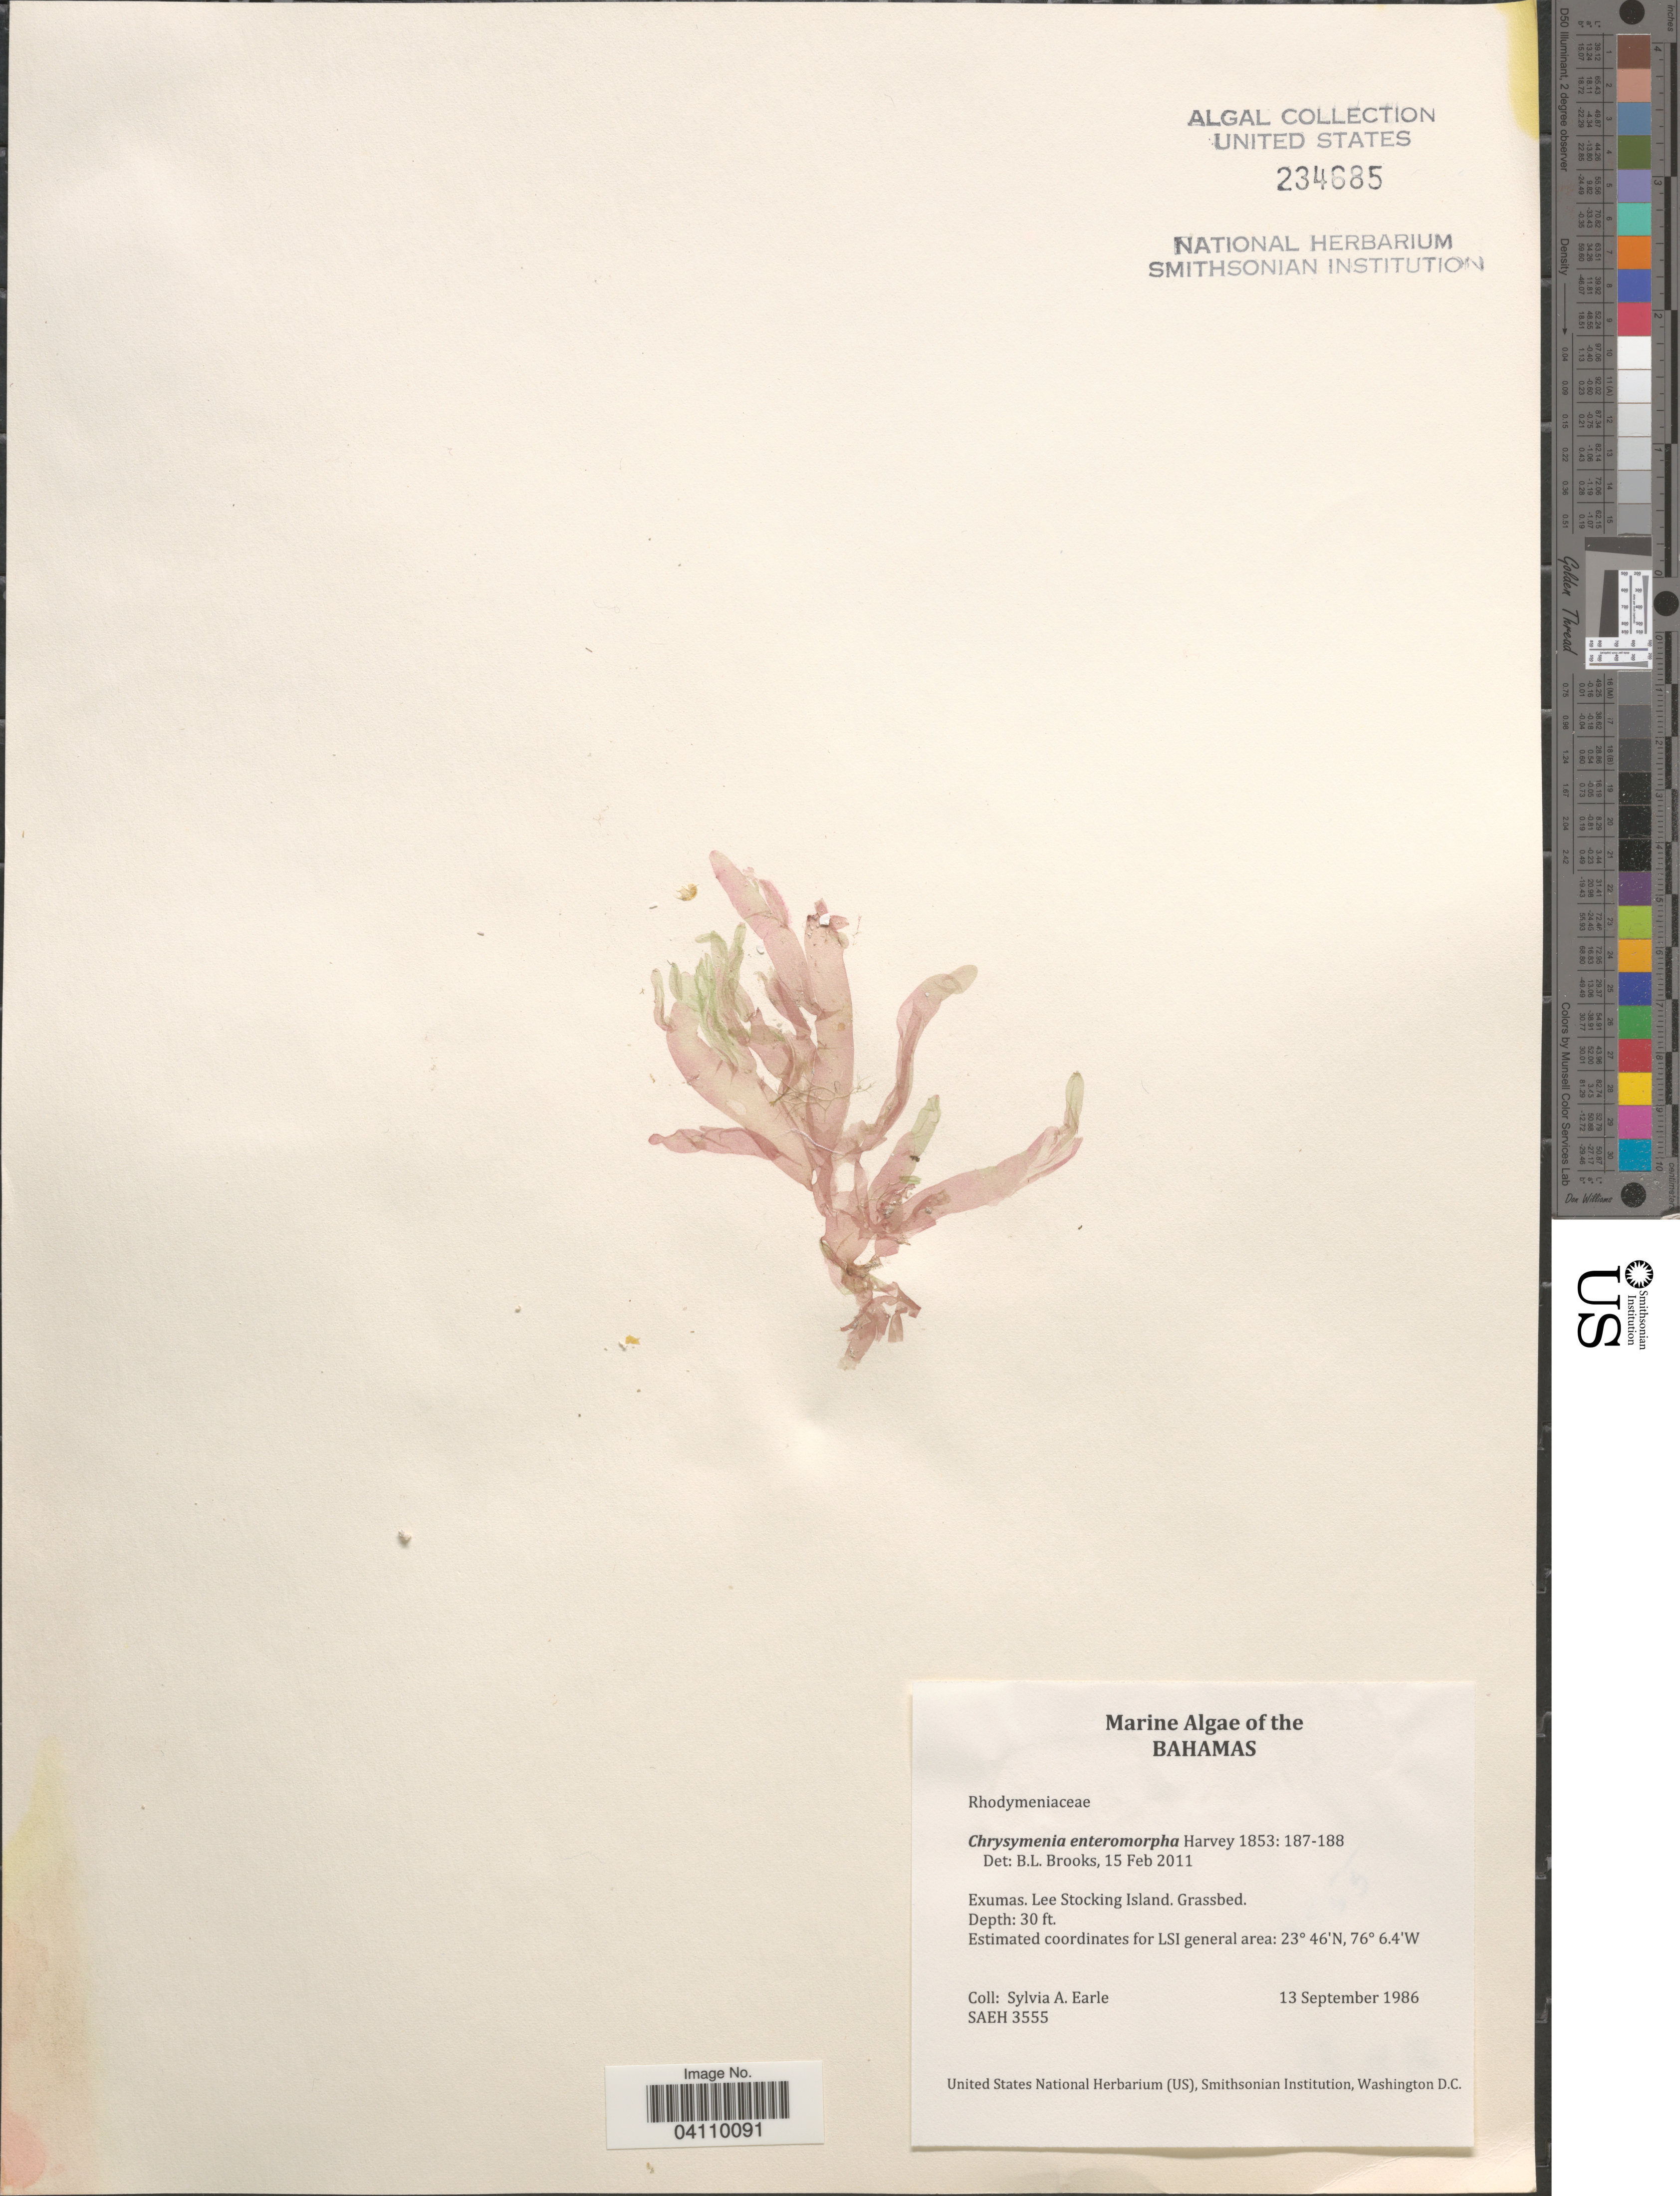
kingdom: Plantae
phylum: Rhodophyta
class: Florideophyceae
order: Rhodymeniales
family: Rhodymeniaceae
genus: Botryocladia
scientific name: Botryocladia enteromorpha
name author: (Harv.) W.E. Schmidt et al. in W.E. Schmidt et al.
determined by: Algae name updating Project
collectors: S. A. Earle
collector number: SAEH 3555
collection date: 1986-09-13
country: Bahamas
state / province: Exuma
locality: Exumas. Lee Stocking Island.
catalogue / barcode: US 234685